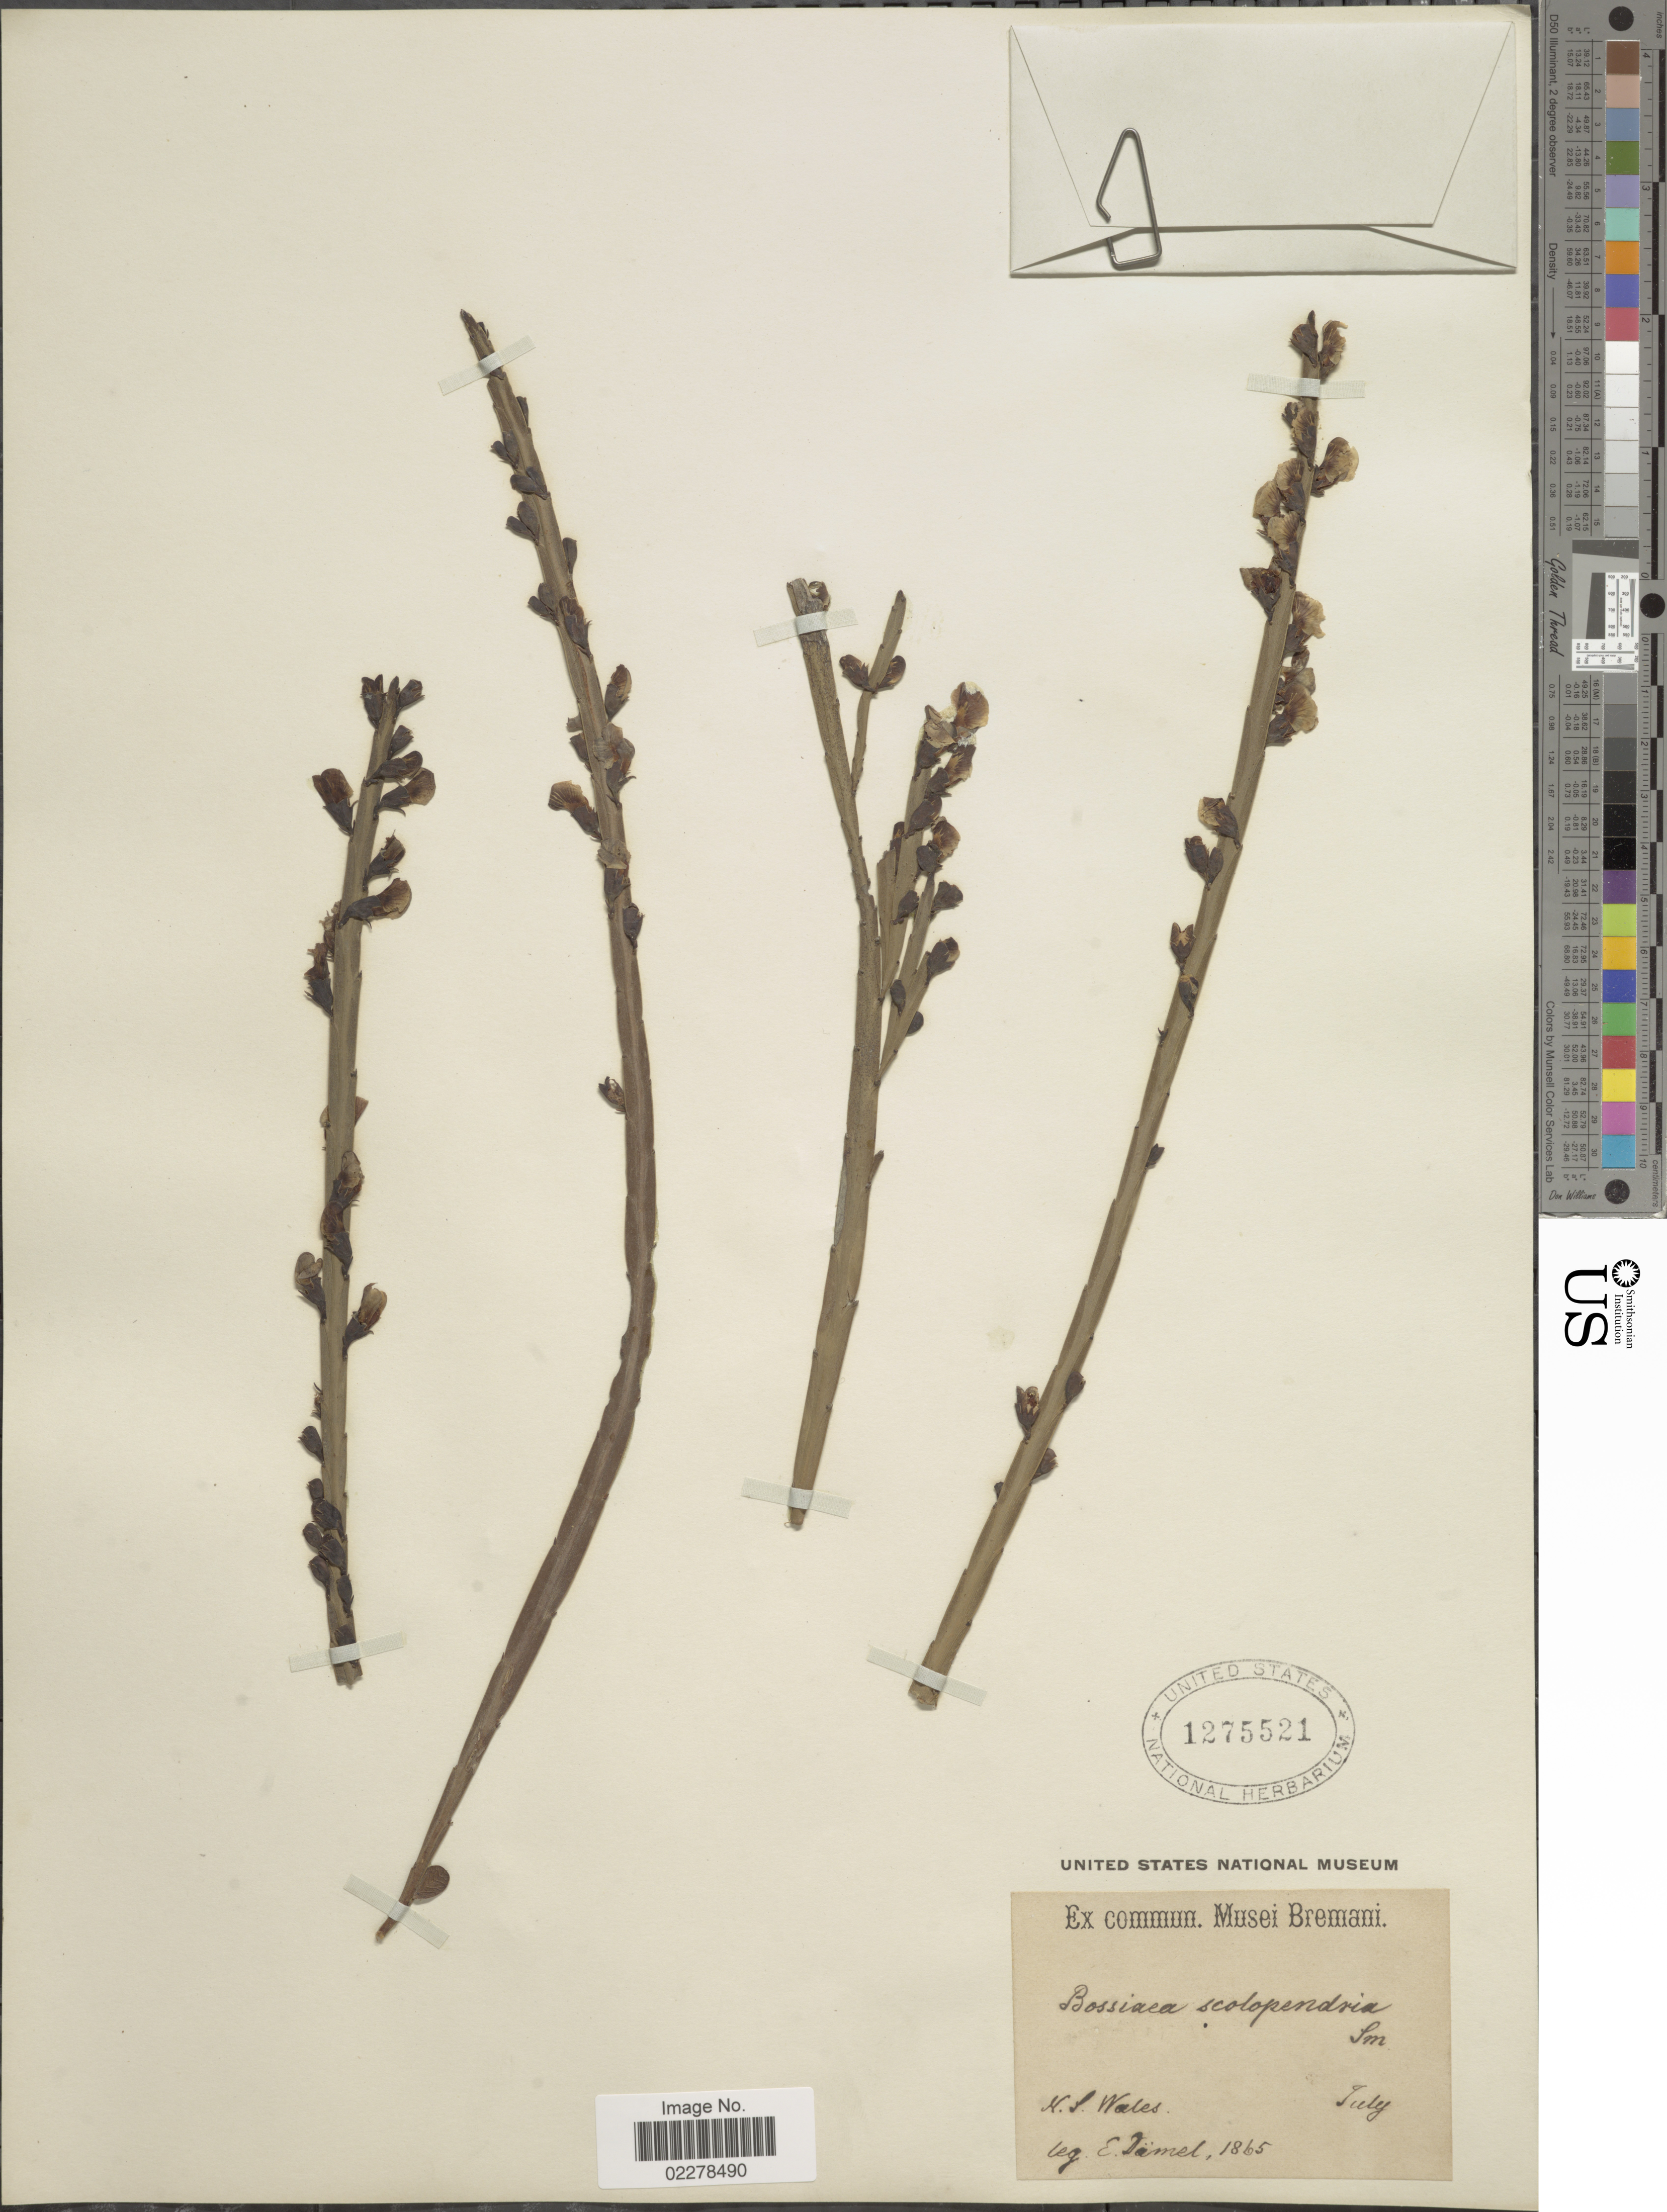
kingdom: Plantae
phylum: Tracheophyta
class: Magnoliopsida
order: Fabales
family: Fabaceae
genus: Bossiaea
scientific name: Bossiaea scolopendria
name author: Sm.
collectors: E. Damel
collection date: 1865-07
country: Australia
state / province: New South Wales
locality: N.S. Wales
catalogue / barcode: US 1275521